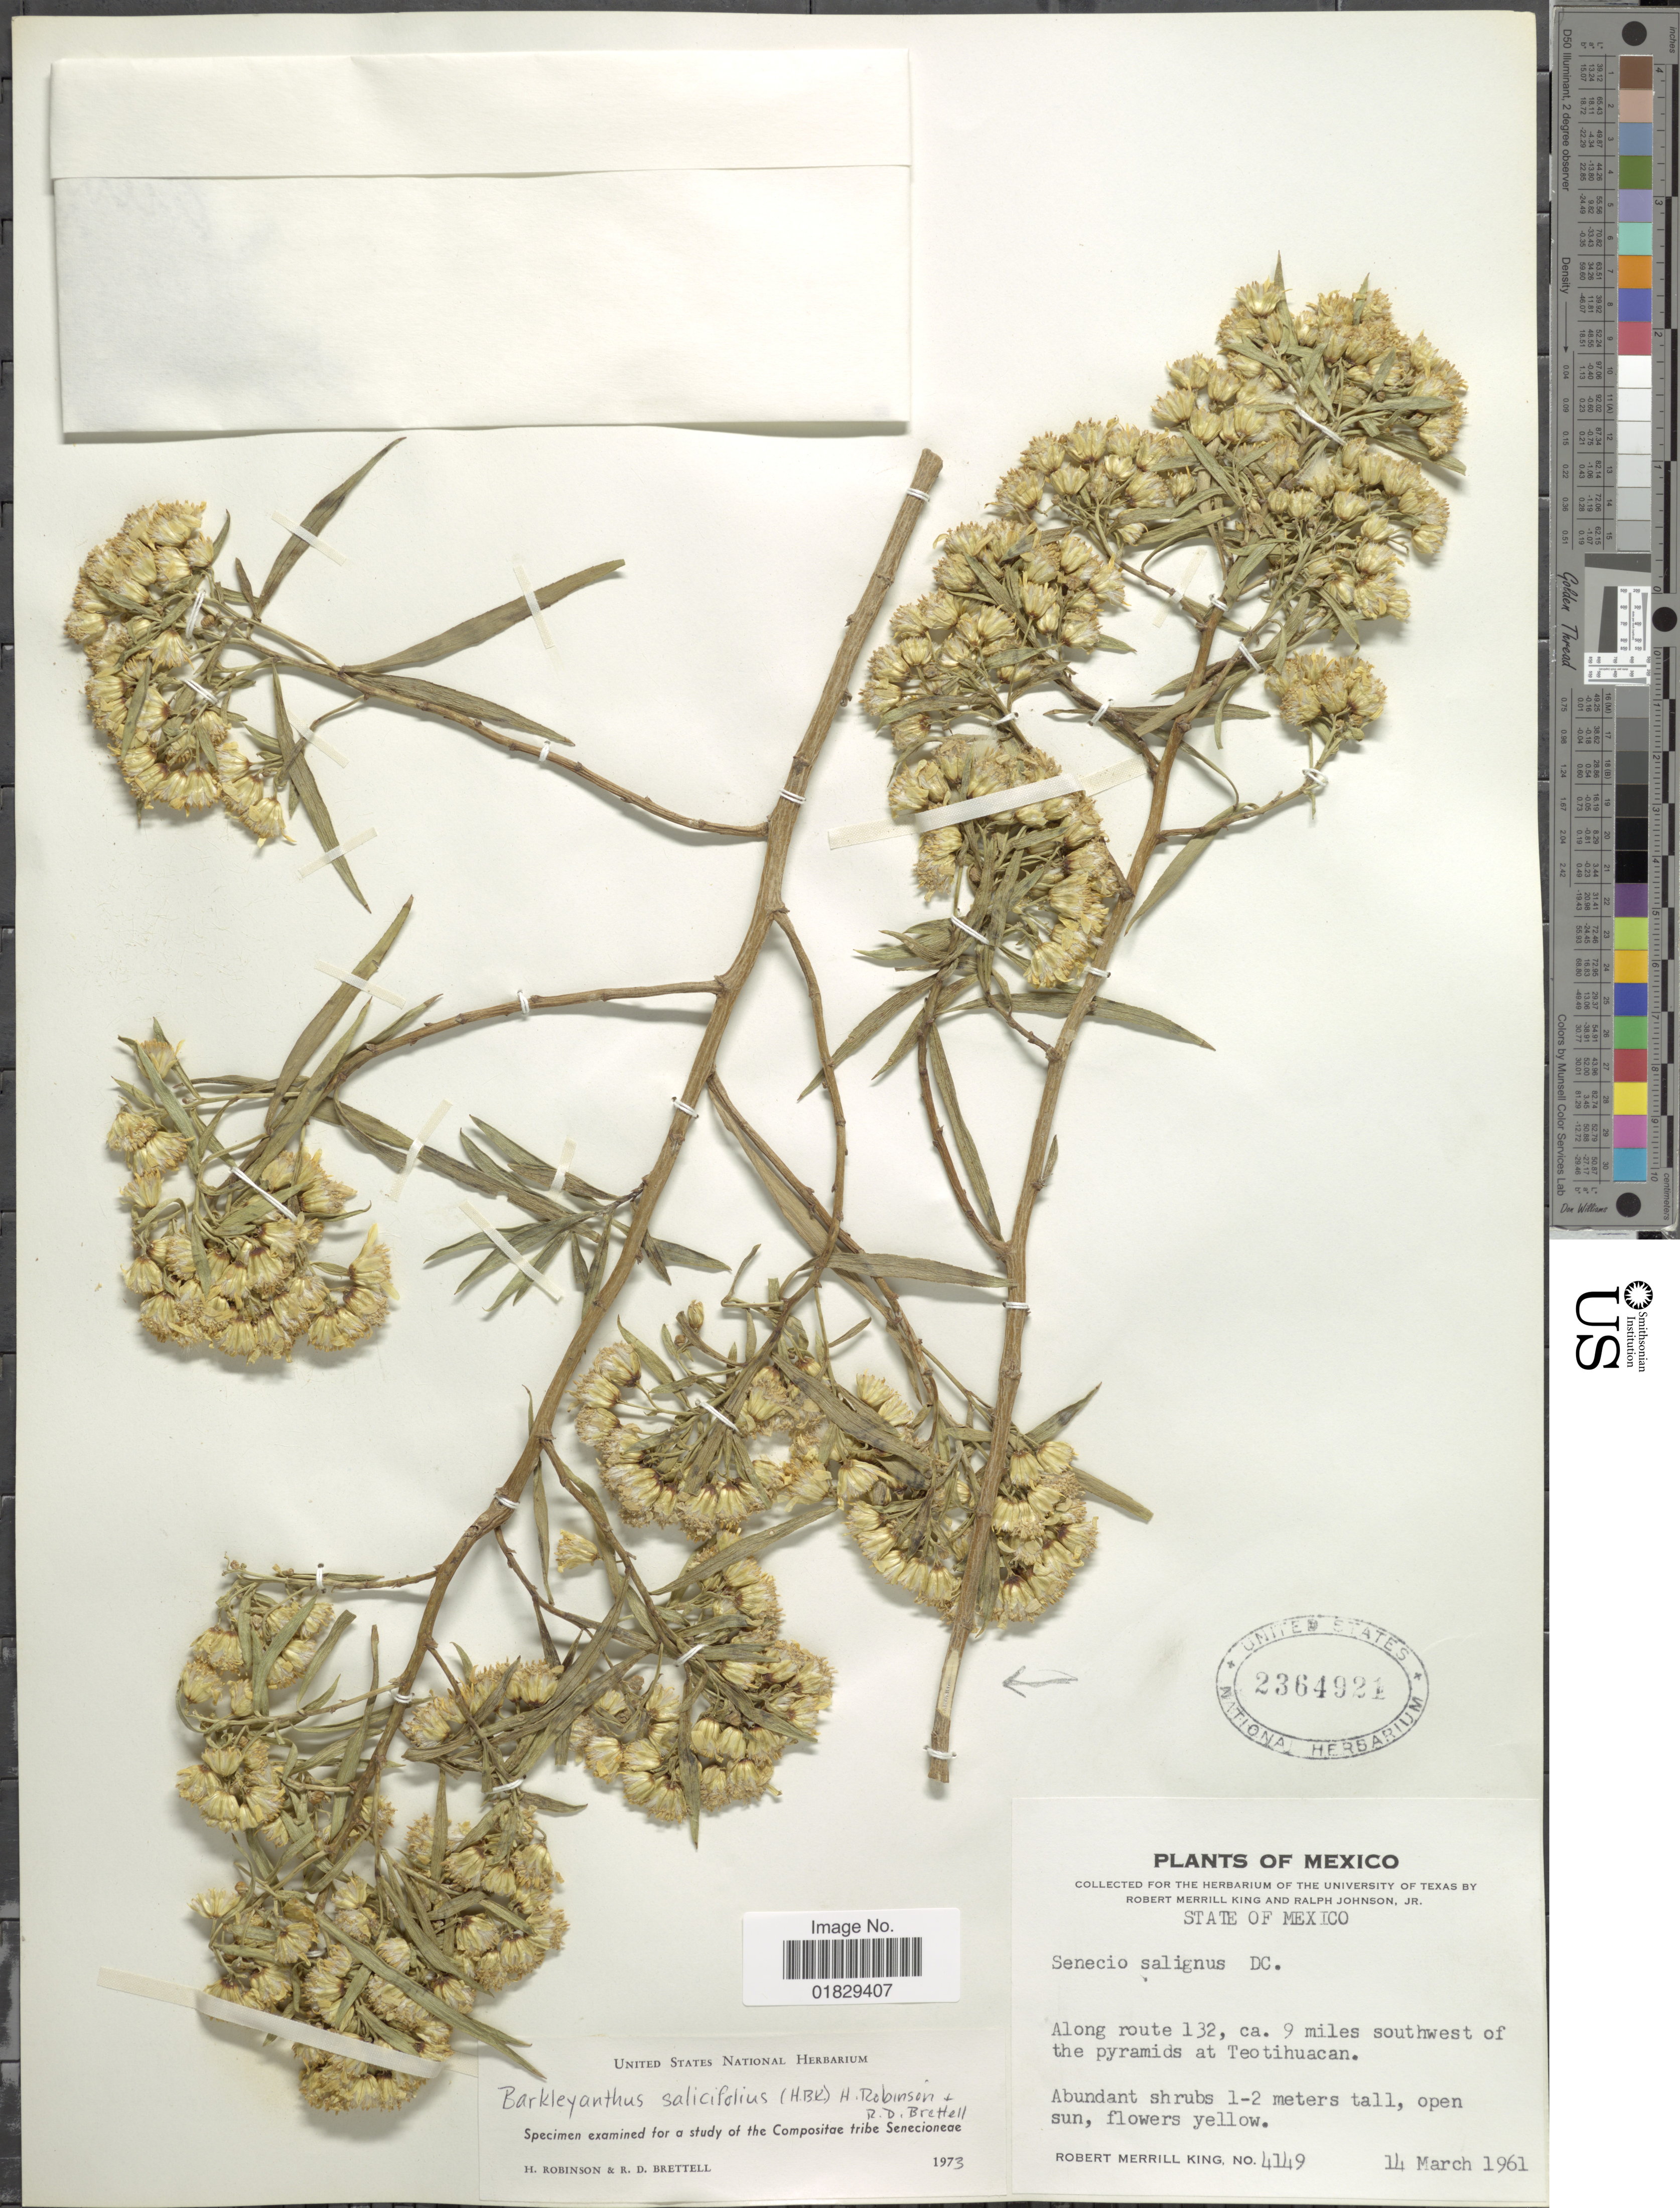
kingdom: Plantae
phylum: Tracheophyta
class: Magnoliopsida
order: Asterales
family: Asteraceae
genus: Barkleyanthus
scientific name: Barkleyanthus salicifolius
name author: (Kunth) H. Rob. & Brettell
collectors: R. M. King & R. Johnson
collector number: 4149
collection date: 1961-03-14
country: Mexico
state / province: México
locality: State of Mexico. Along route 132, ca. 9 miles southwest of the pyramids at Teotihuacan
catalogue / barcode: US 2364921